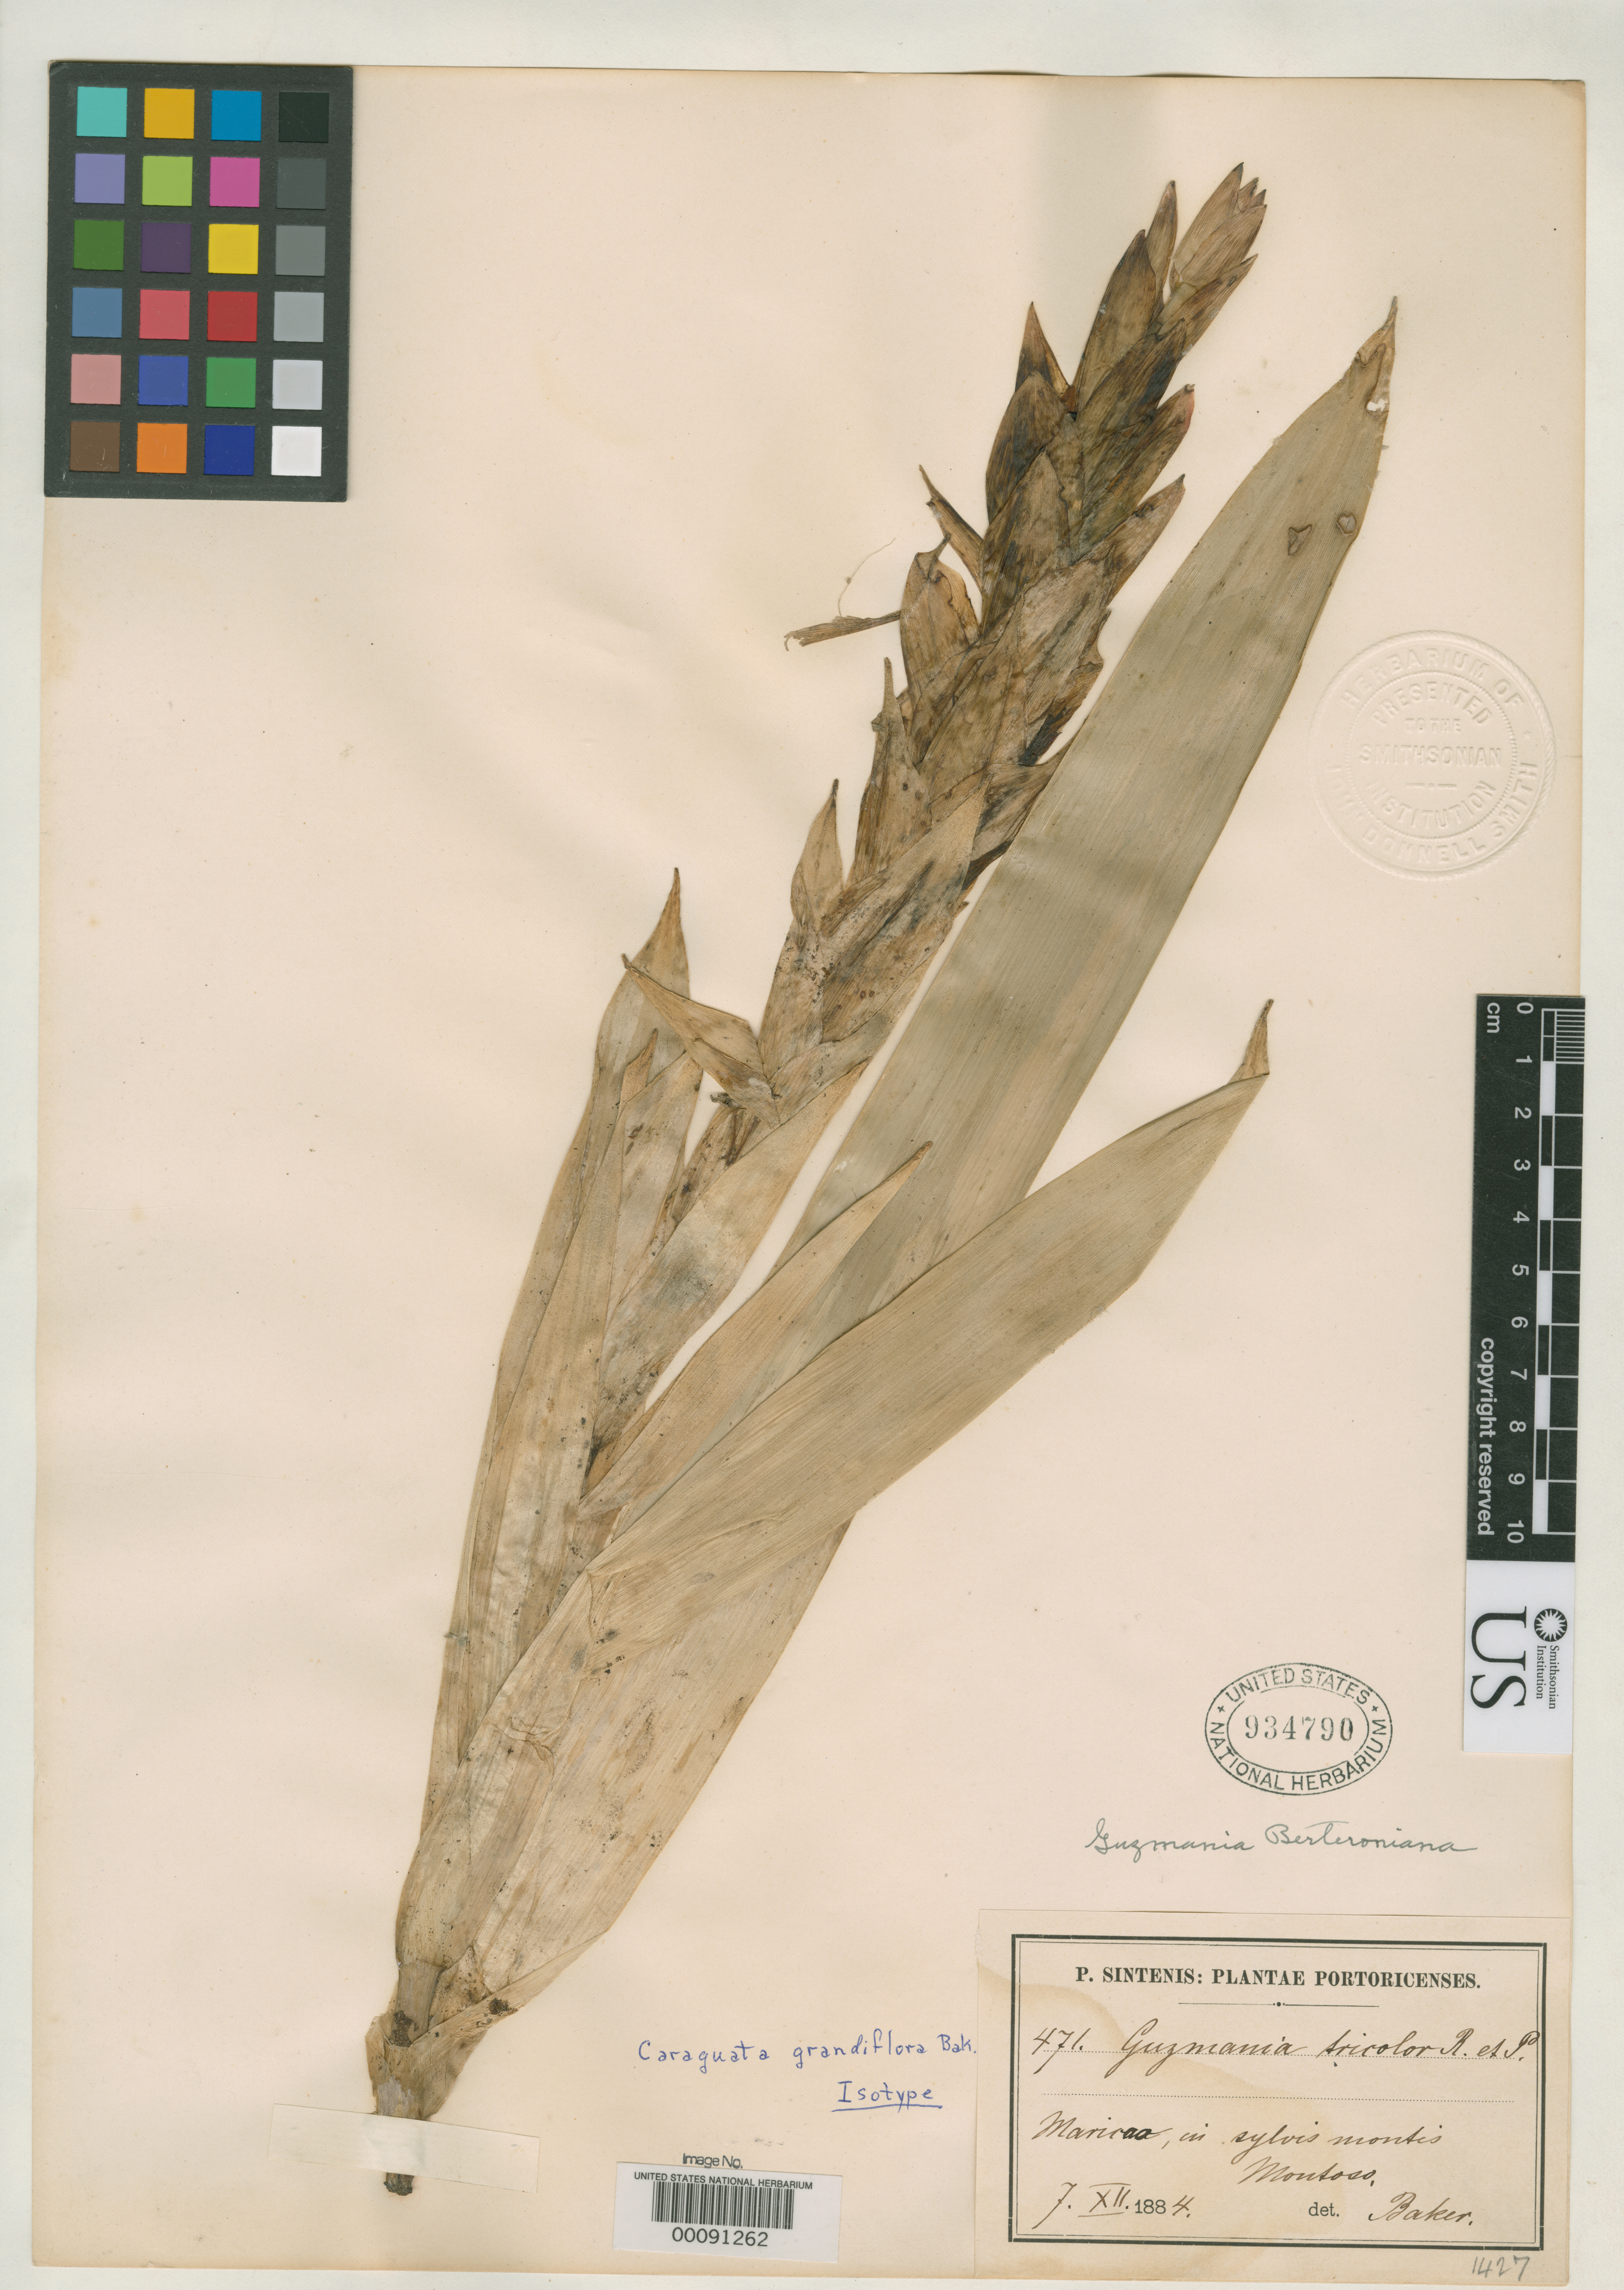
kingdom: Plantae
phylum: Tracheophyta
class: Liliopsida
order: Poales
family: Bromeliaceae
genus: Caraguata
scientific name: Caraguata grandiflora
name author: Baker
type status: Isotype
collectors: P. Sintenis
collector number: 471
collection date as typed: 07 Dec 1884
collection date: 1884-12-07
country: Puerto Rico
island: Greater Antilles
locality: Maricao, in sylvis montis Montoso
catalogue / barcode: US 934790